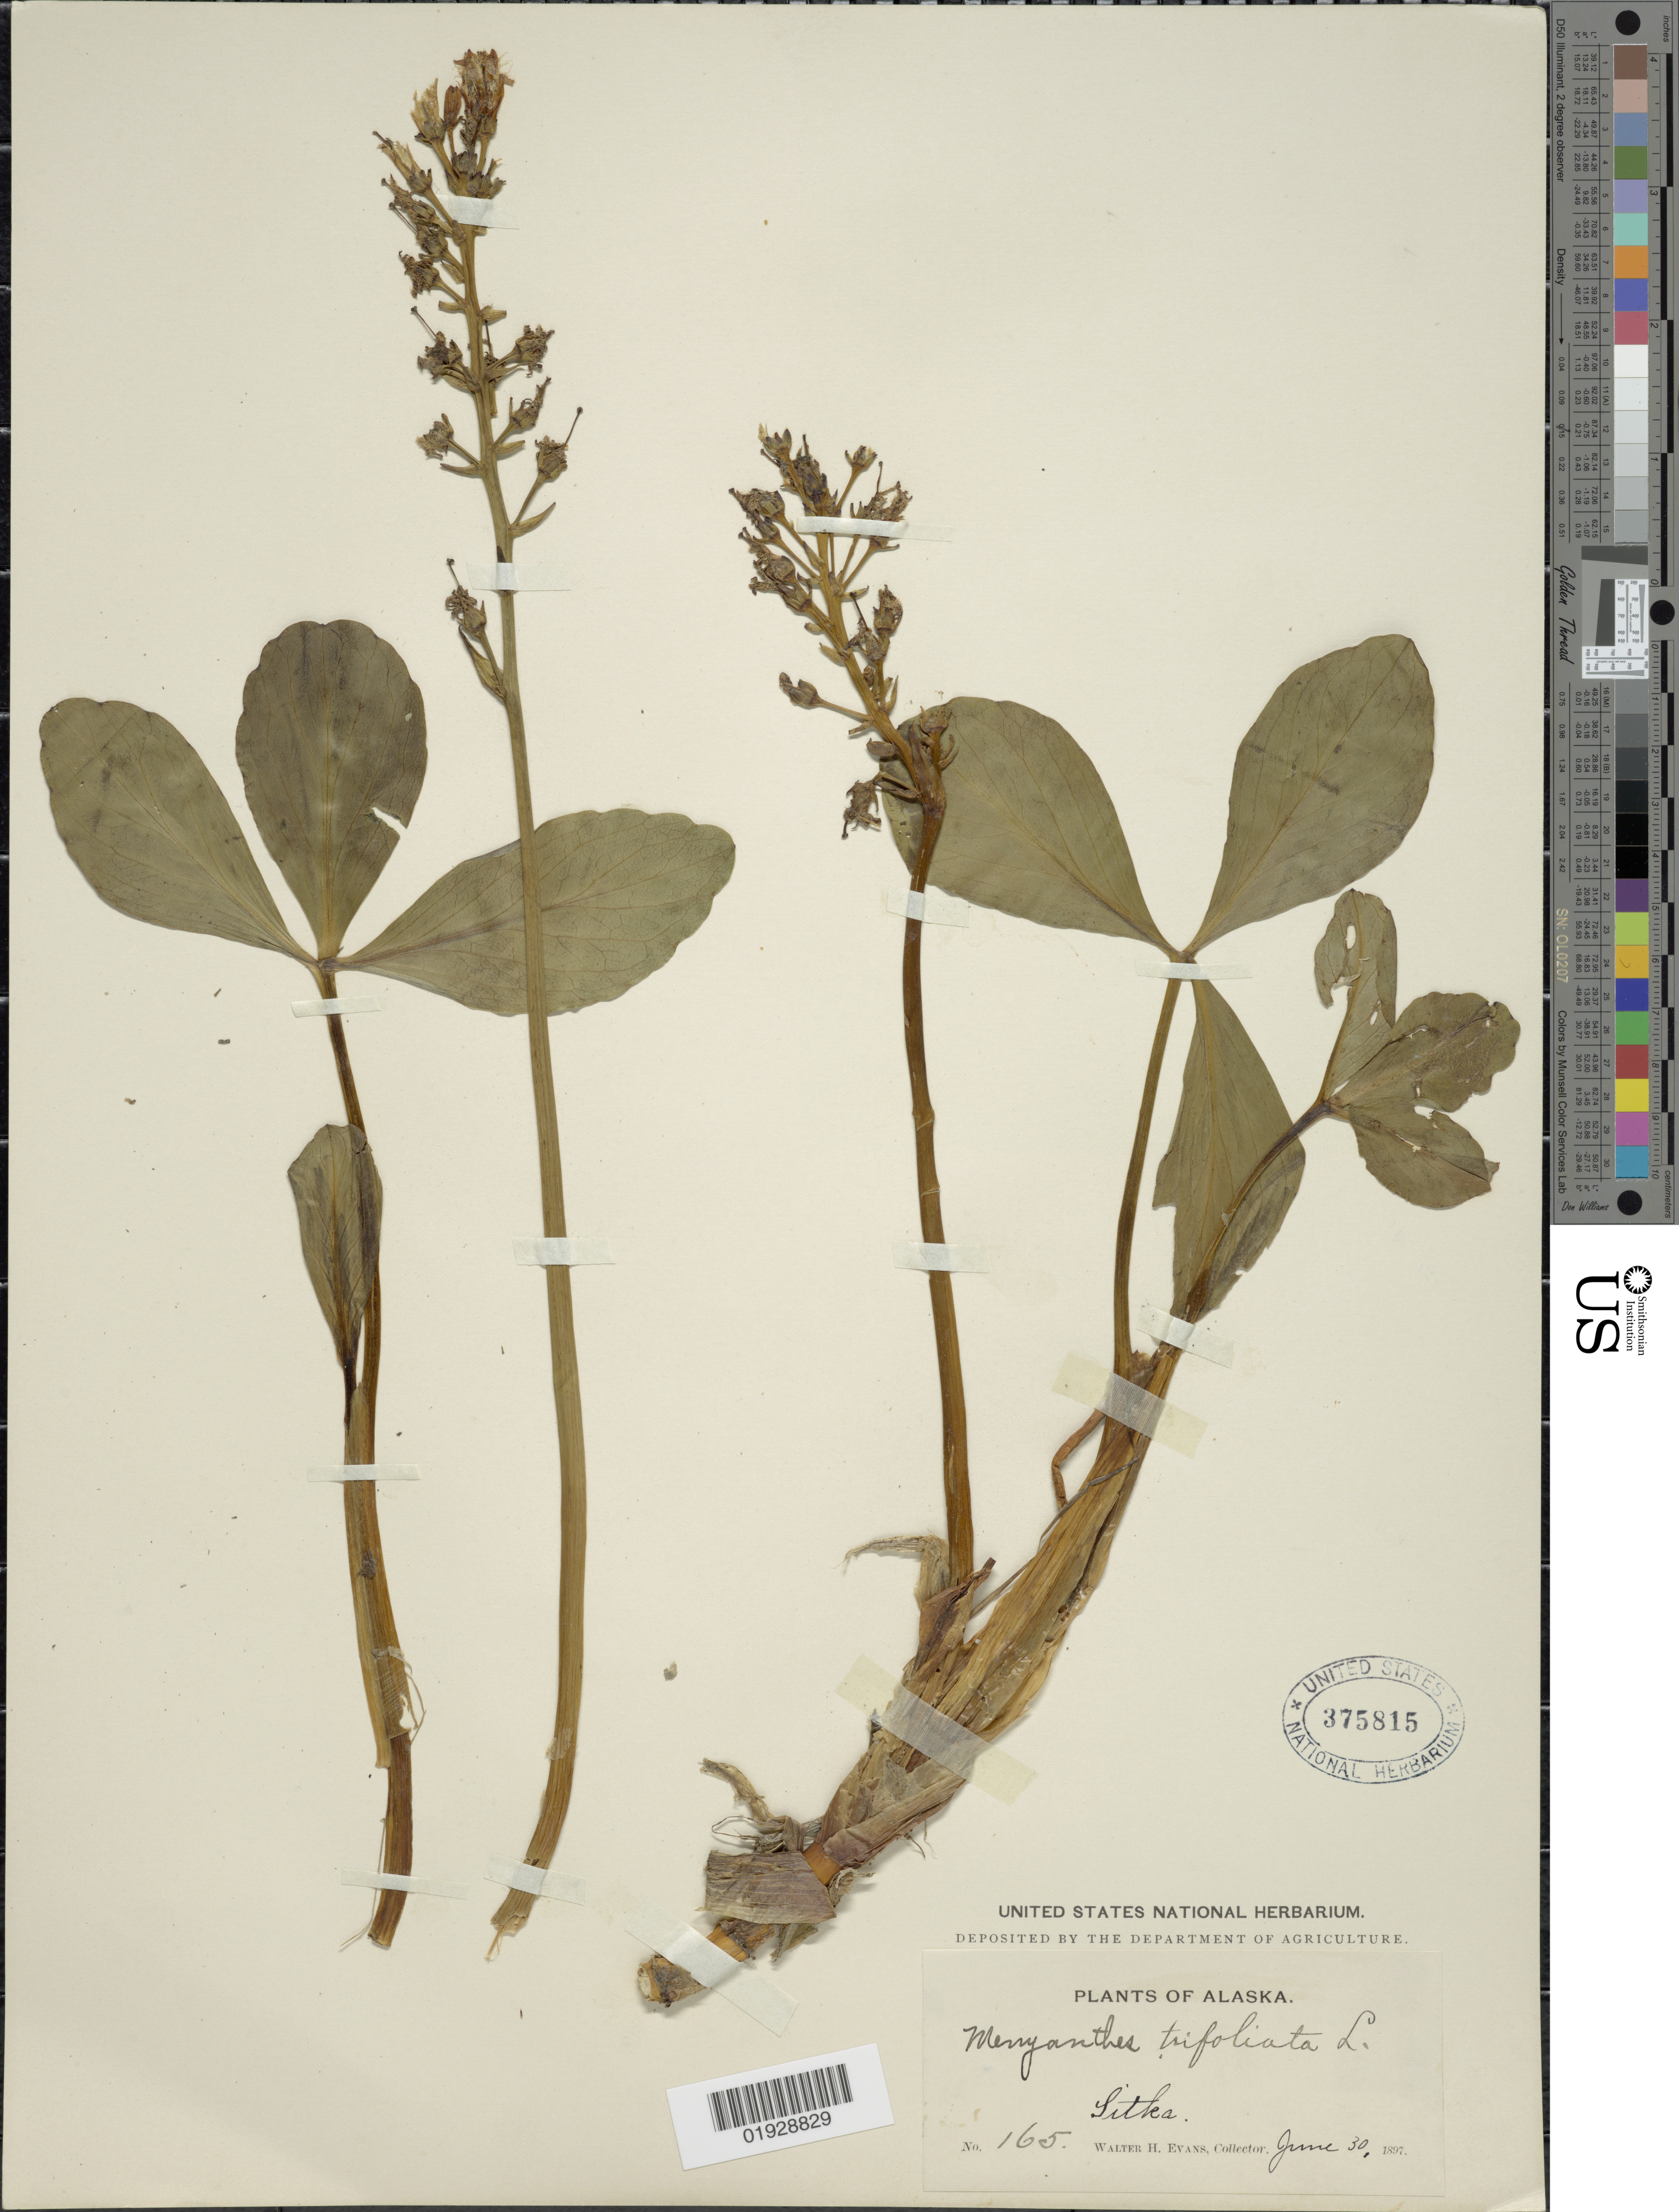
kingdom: Plantae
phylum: Tracheophyta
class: Magnoliopsida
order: Asterales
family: Menyanthaceae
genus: Menyanthes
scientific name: Menyanthes trifoliata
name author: L.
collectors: W. H. Evans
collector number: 165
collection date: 1897-06-30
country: United States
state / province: Alaska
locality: Sitka.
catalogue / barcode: US 375815